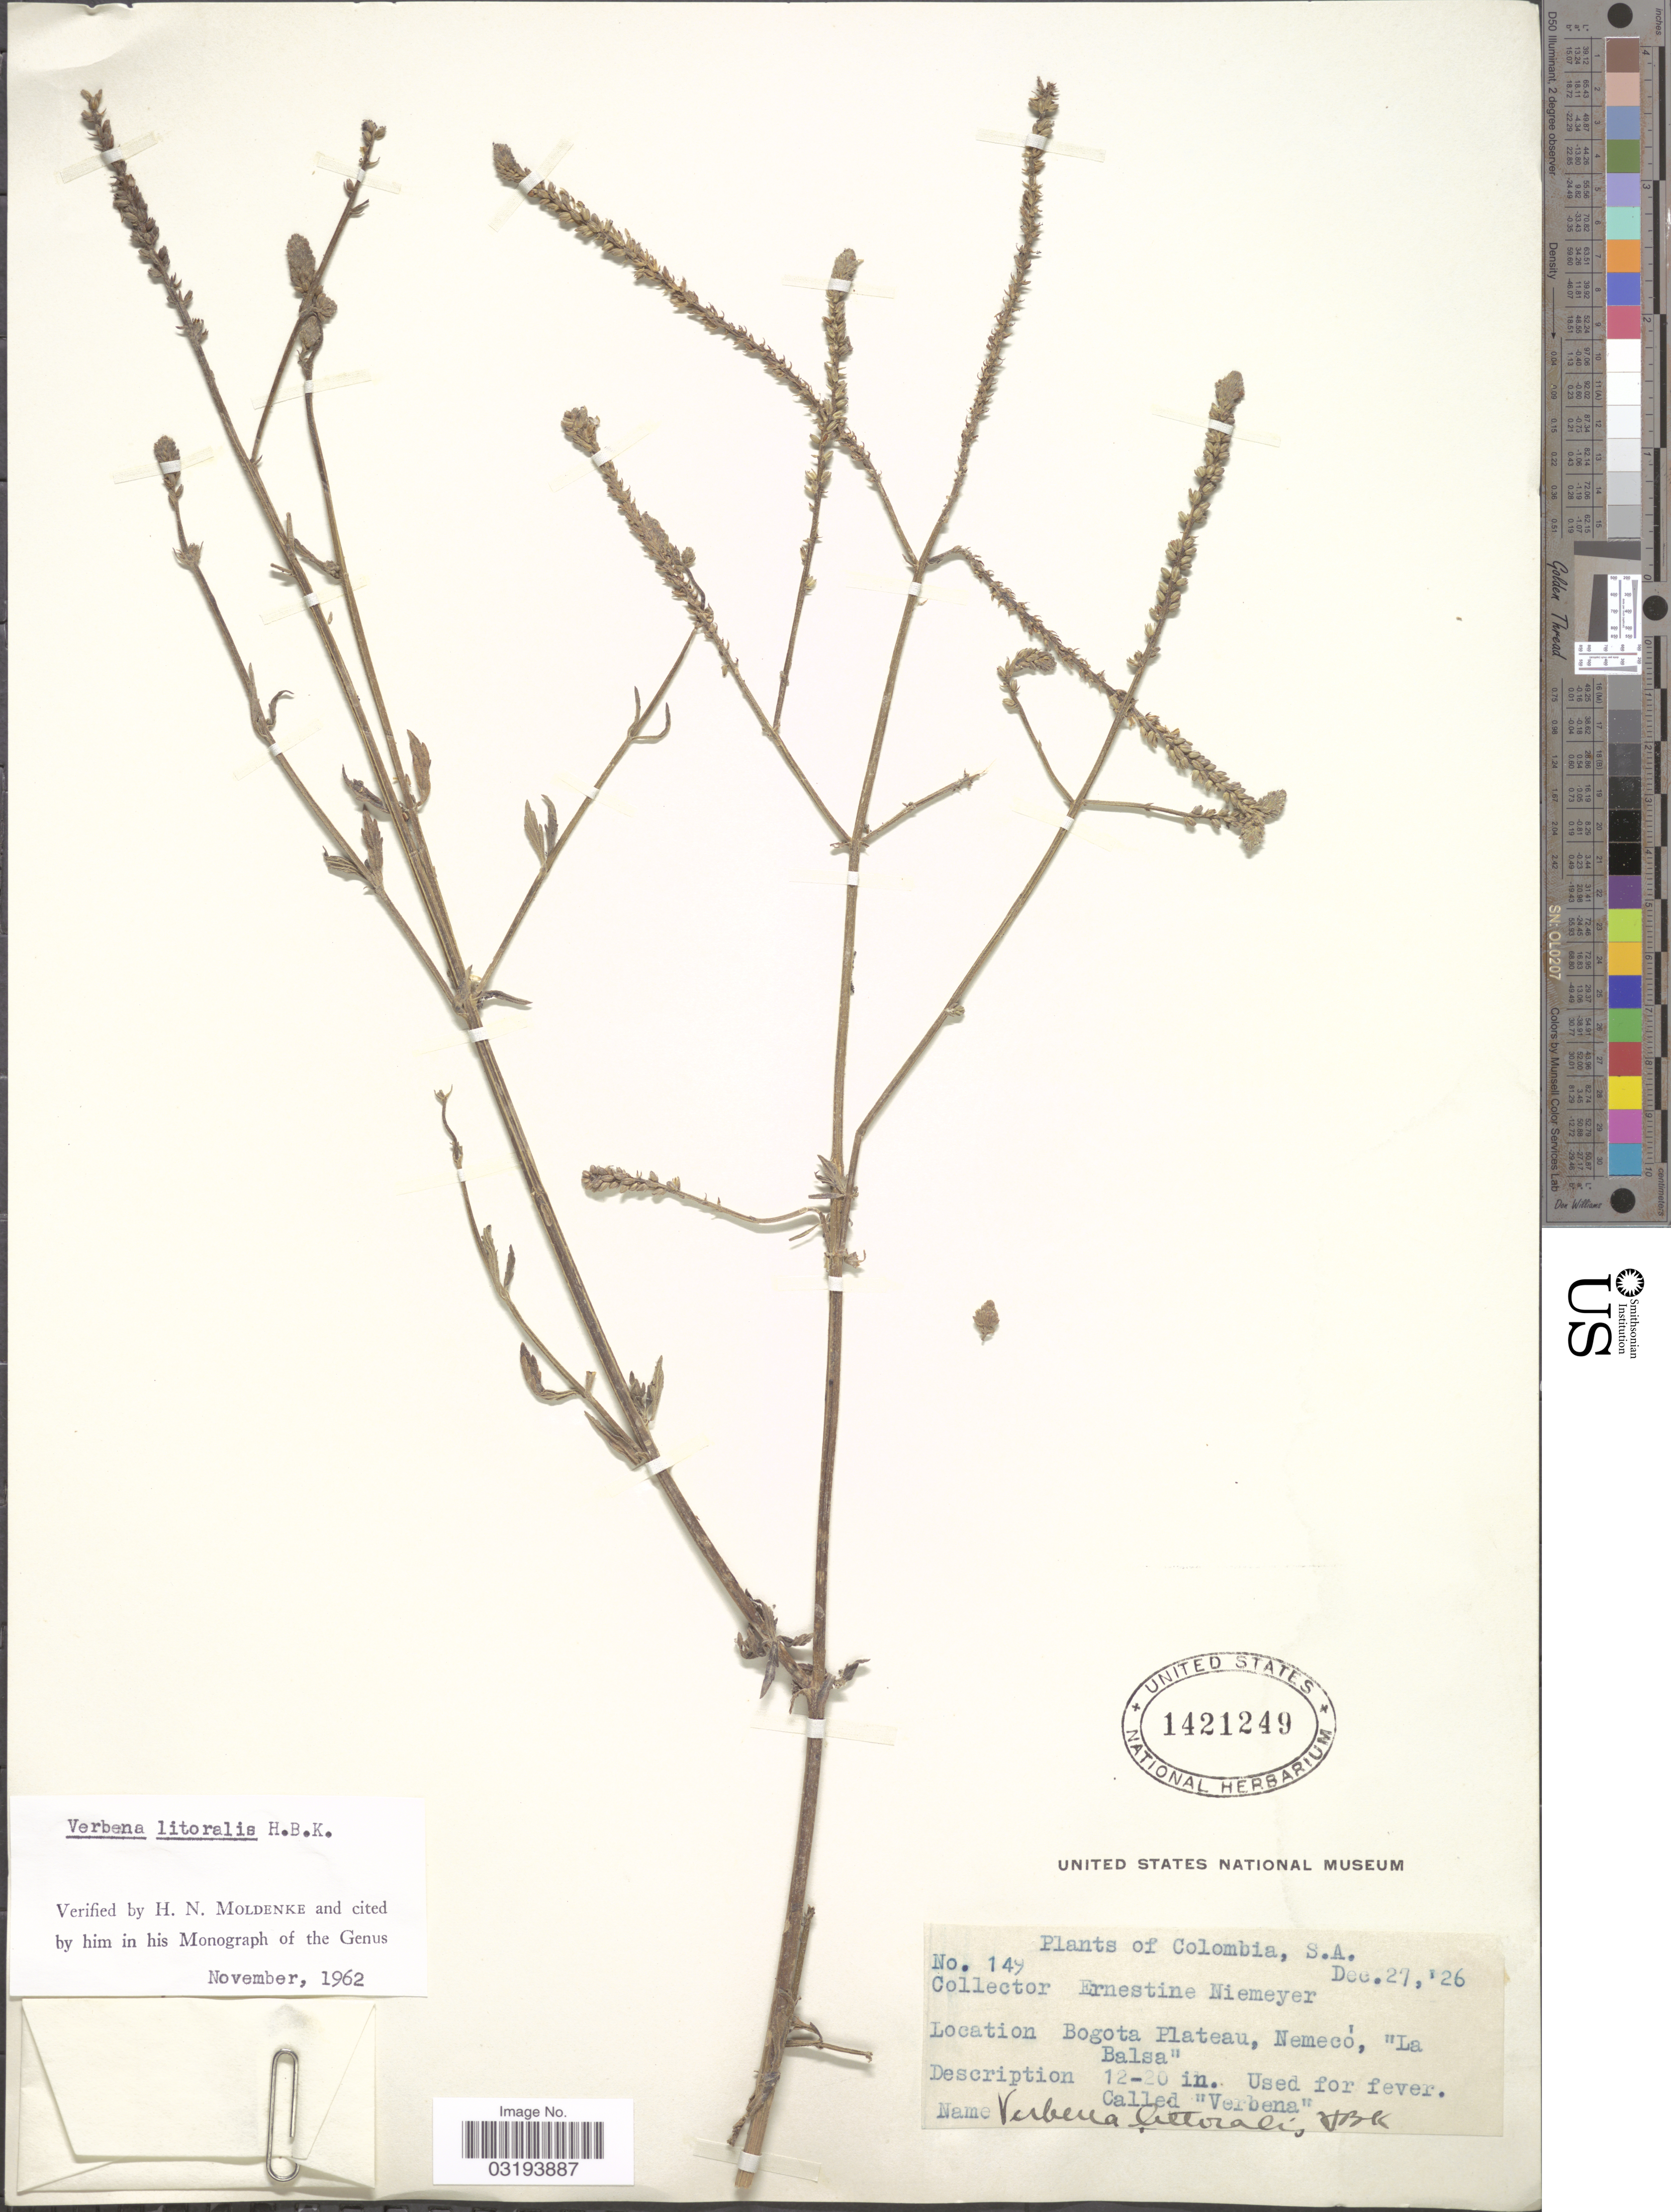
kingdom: Plantae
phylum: Tracheophyta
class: Magnoliopsida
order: Lamiales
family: Verbenaceae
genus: Verbena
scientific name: Verbena litoralis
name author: Kunth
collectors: E. H. Niemeyer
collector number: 149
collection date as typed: Transcribed d/m/y: 27/12/26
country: Colombia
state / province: Bogota D.C.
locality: Bogota Plateau, Nemeco, "La Balsa".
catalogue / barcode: US 1421249